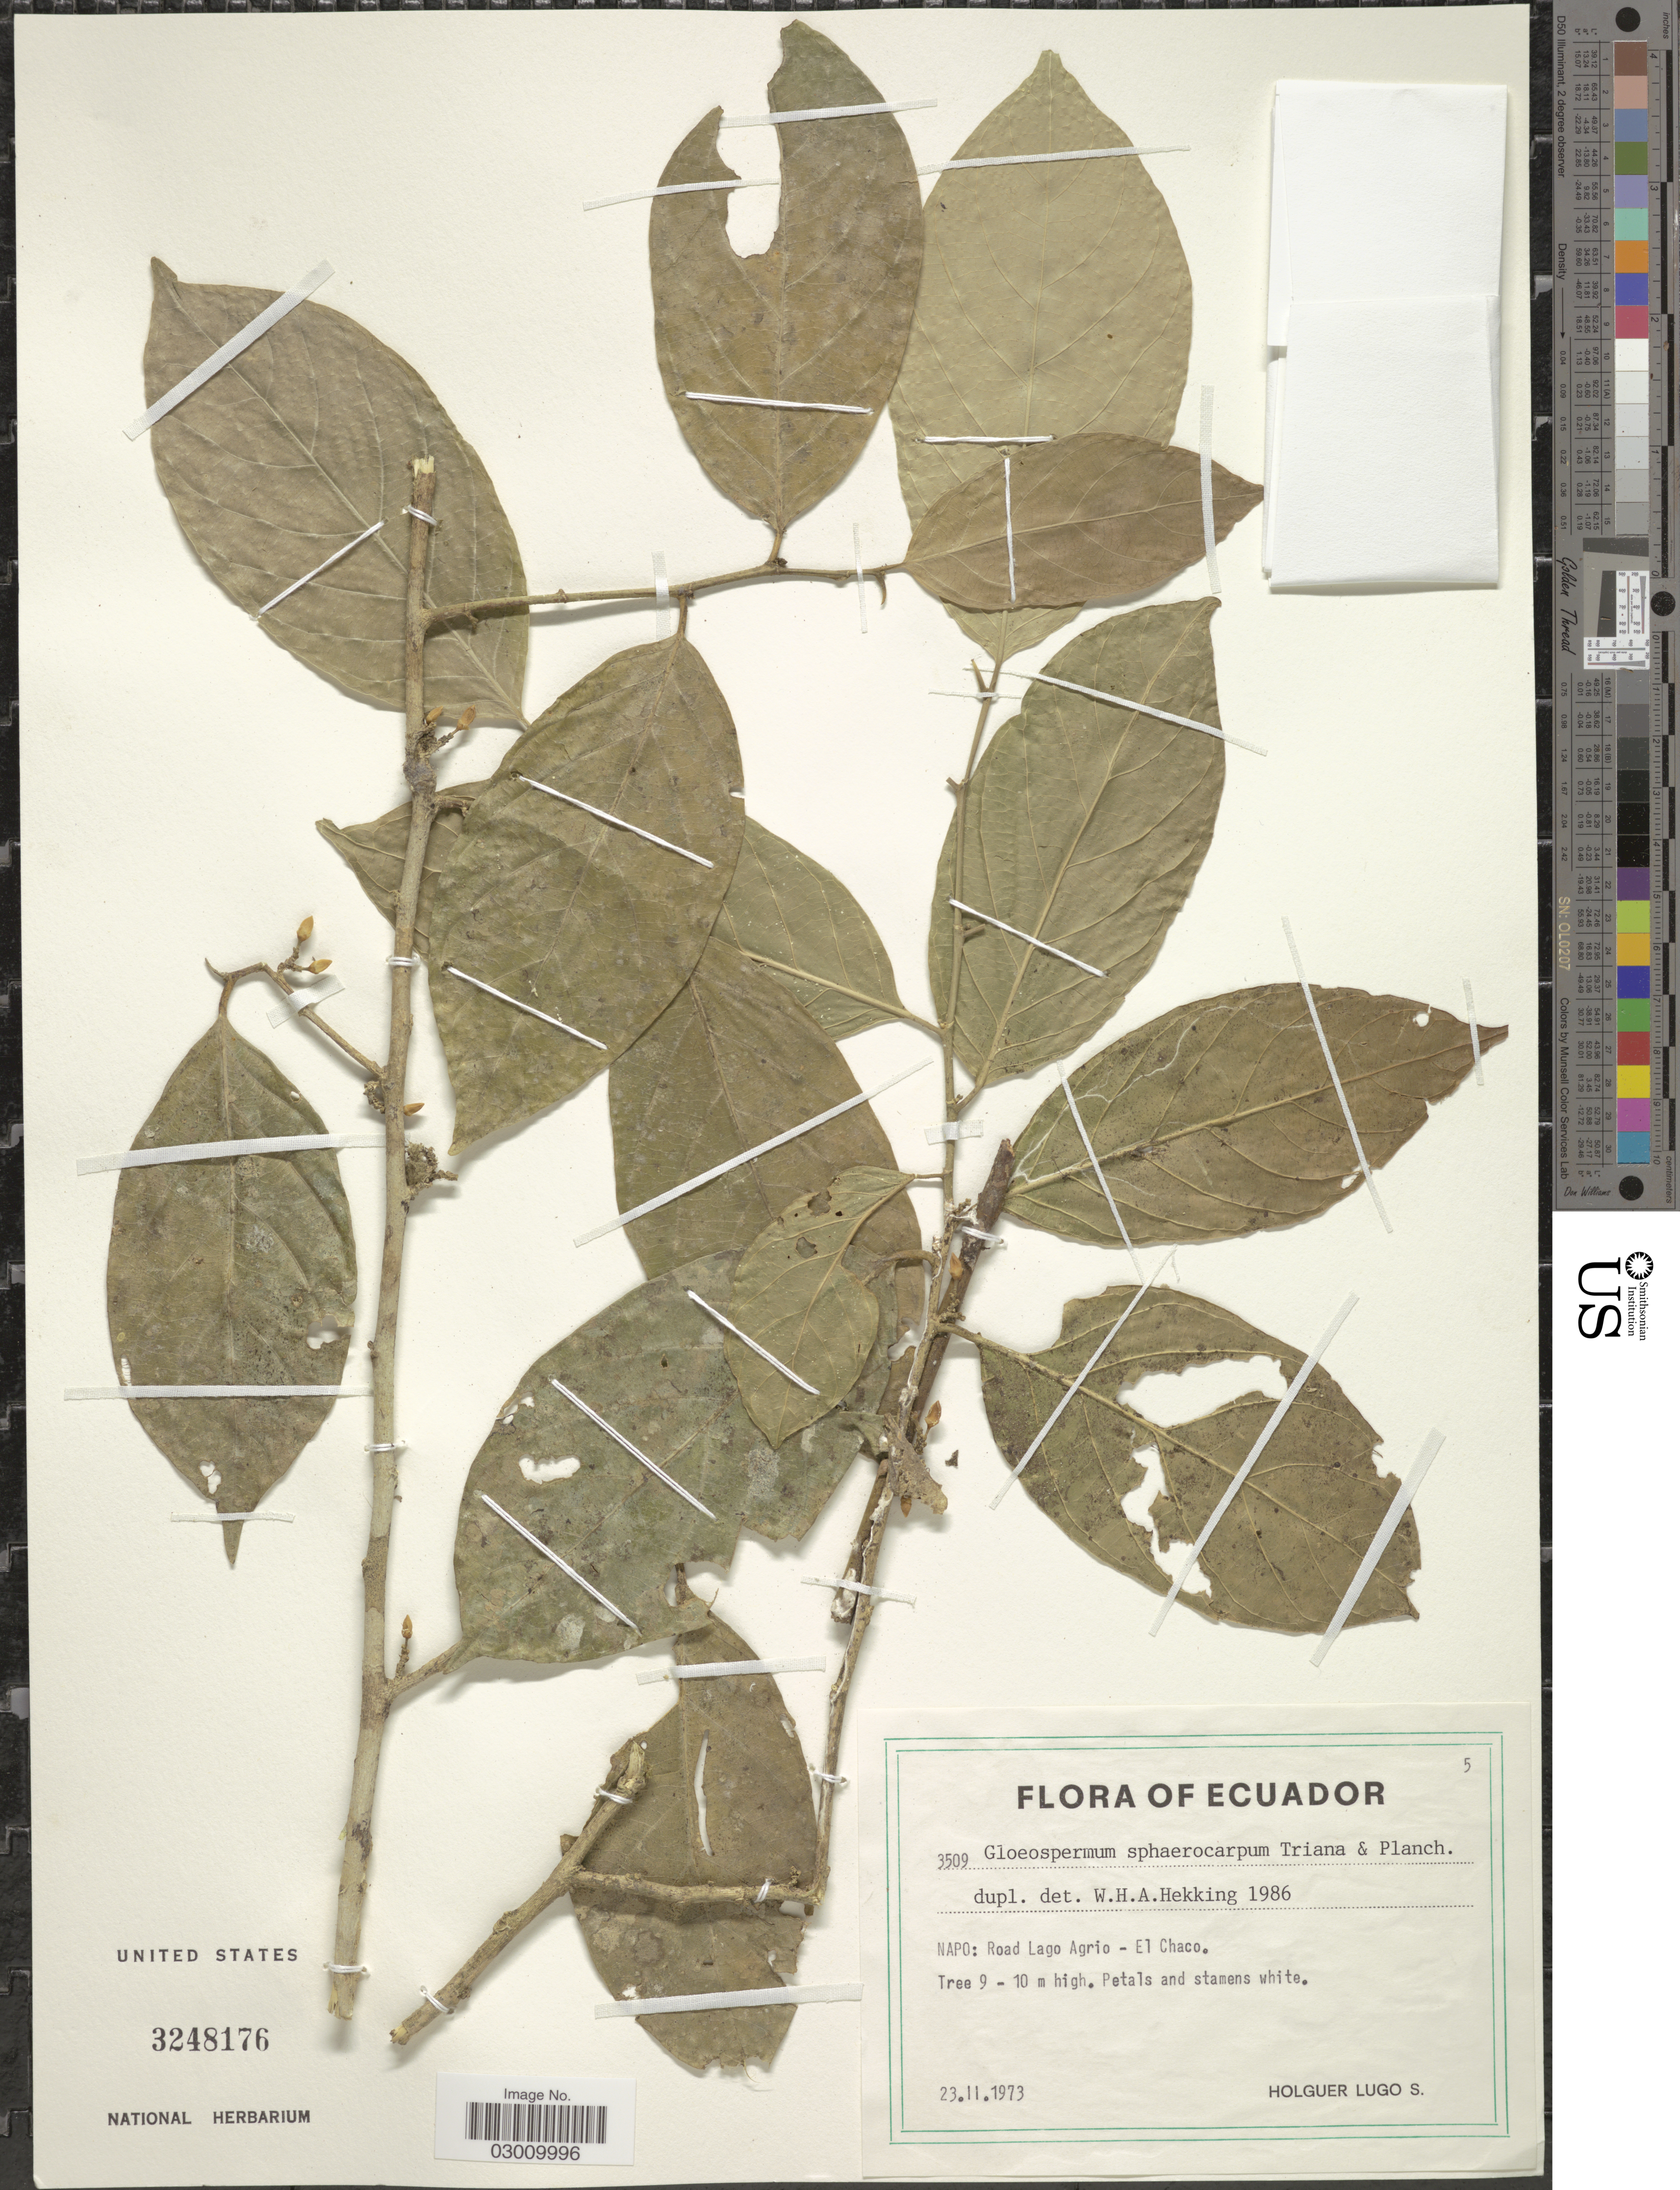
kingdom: Plantae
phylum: Tracheophyta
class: Magnoliopsida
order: Malpighiales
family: Violaceae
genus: Gloeospermum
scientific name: Gloeospermum sphaerocarpum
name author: Triana & Planch.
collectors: H. Lugo S.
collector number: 3509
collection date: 1973-11-23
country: Ecuador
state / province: Napo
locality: Road Lago Agrio - El Chaco.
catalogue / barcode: US 3248176